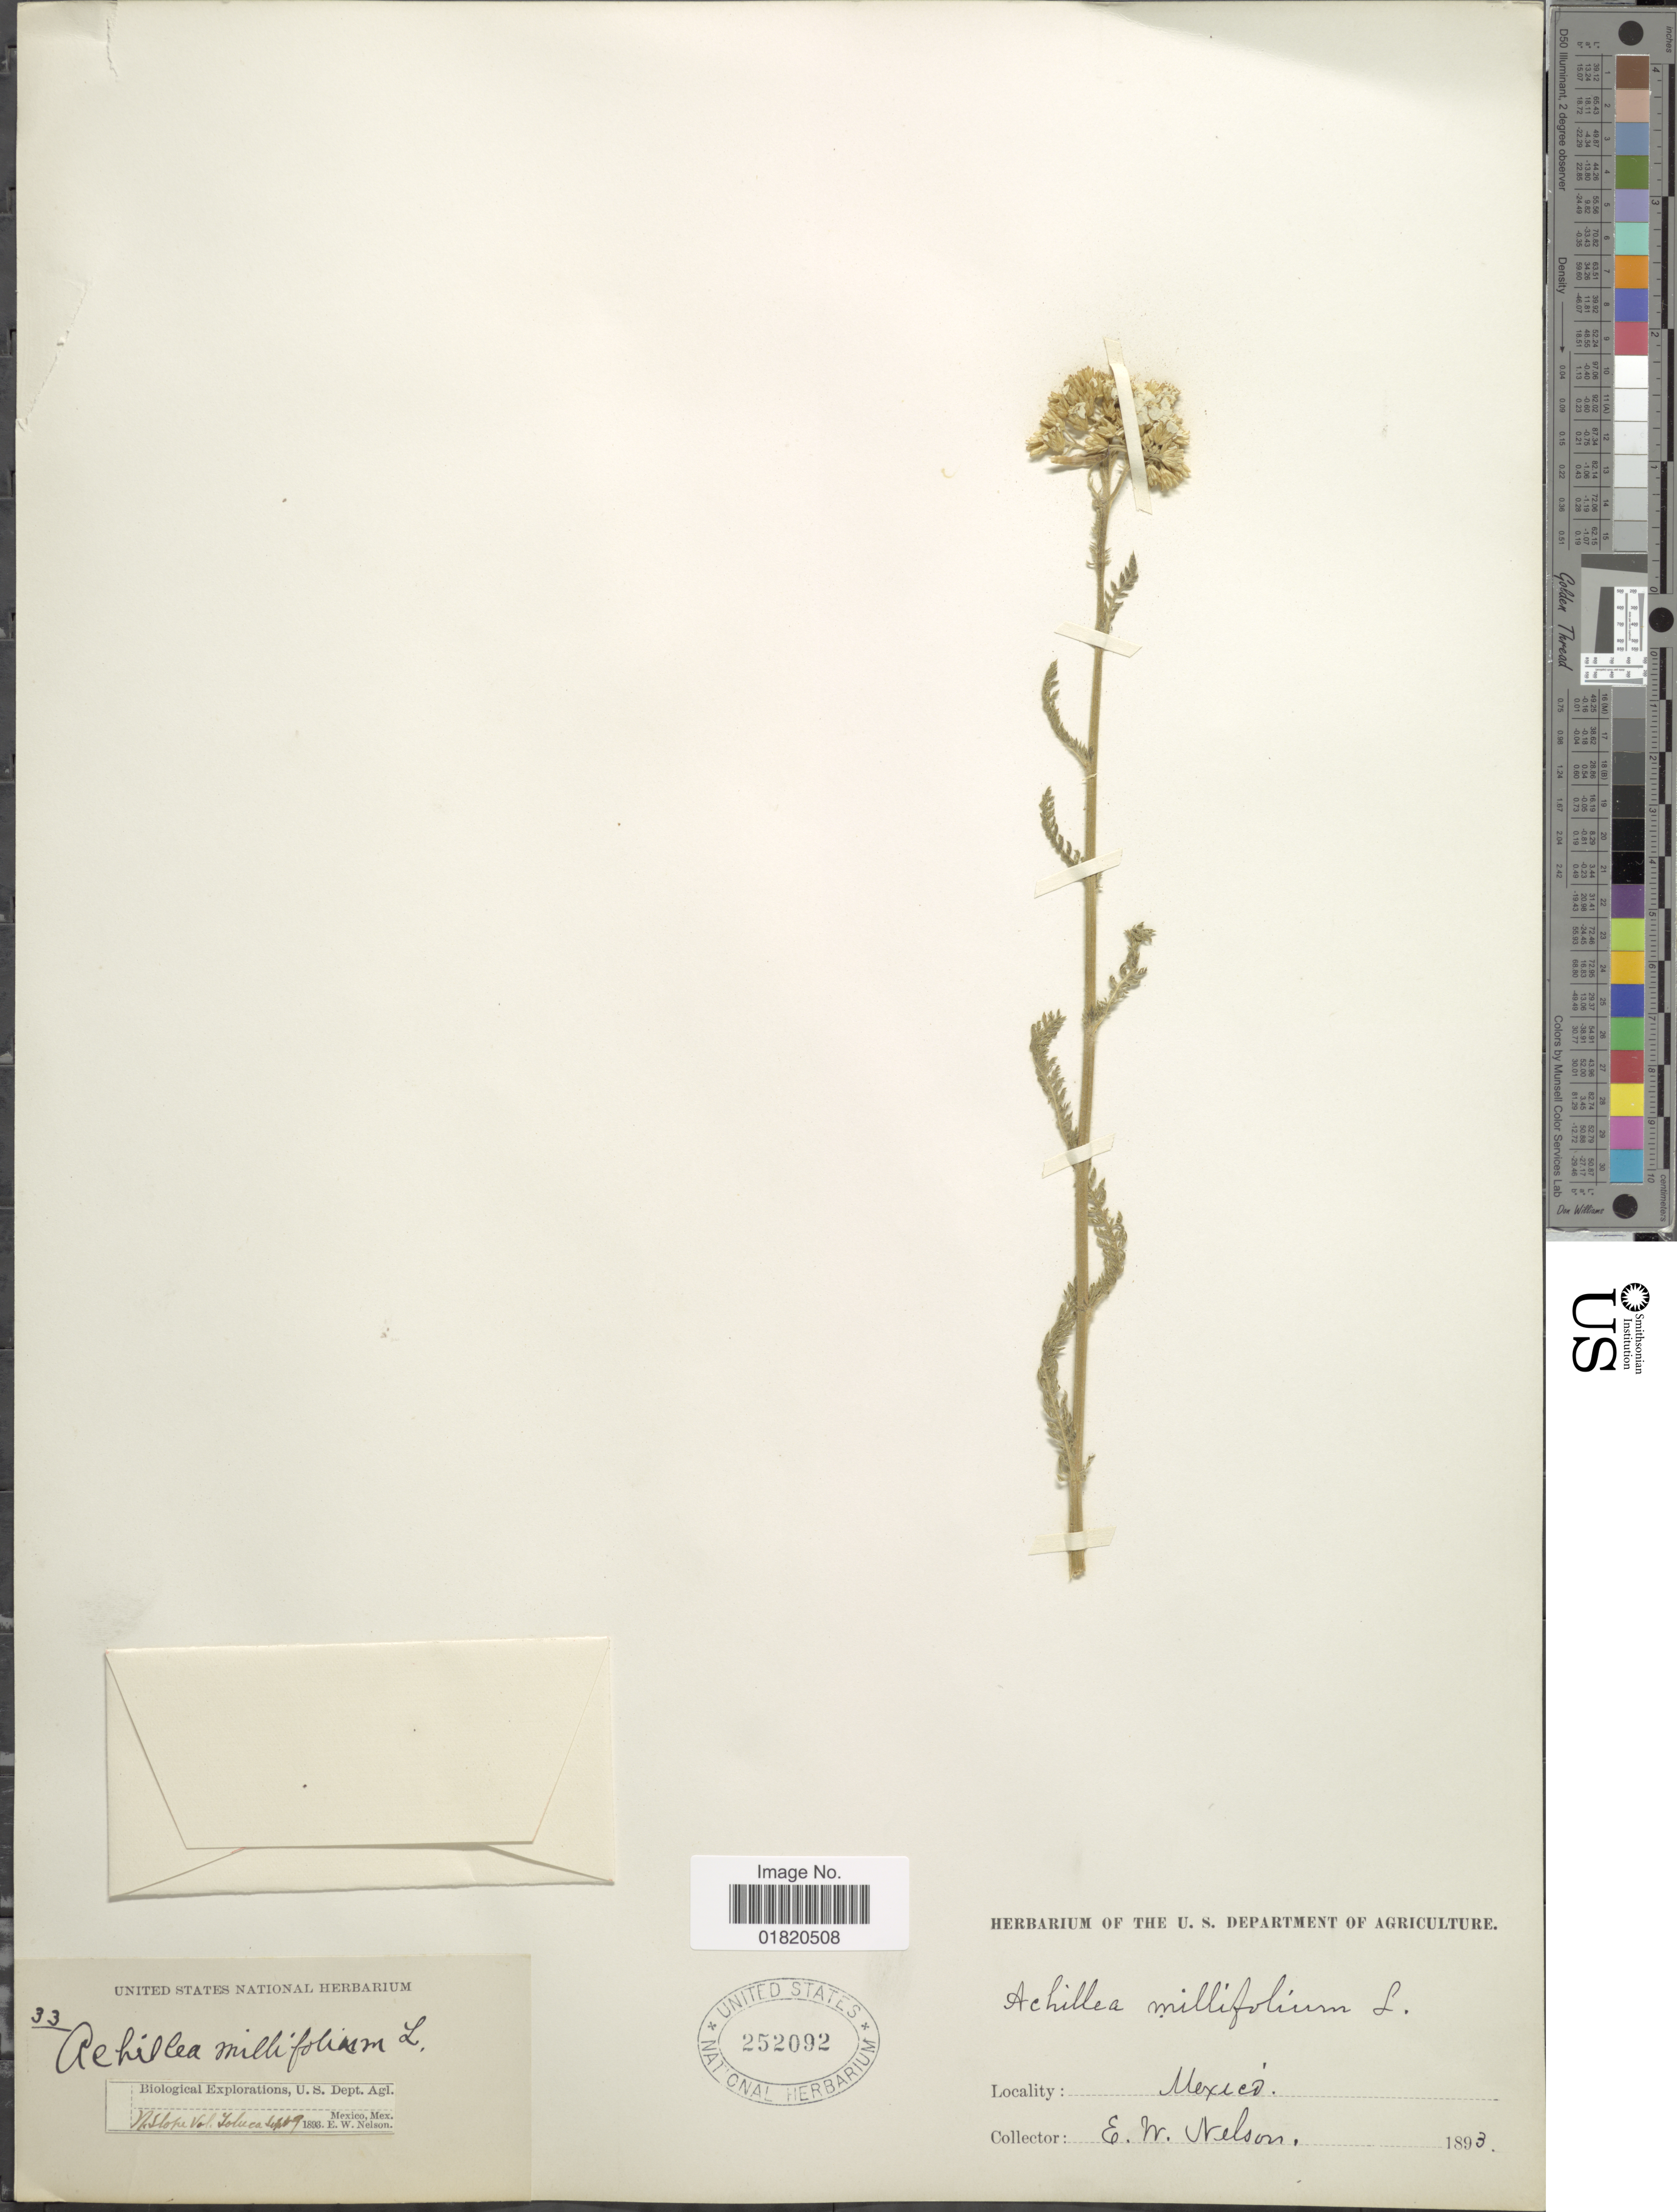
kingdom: Plantae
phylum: Tracheophyta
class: Magnoliopsida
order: Asterales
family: Asteraceae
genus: Achillea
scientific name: Achillea lanulosa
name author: Nutt.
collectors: E. W. Nelson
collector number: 33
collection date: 1893-09-09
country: Mexico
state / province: México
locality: N. slope Vol. Toluca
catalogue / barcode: US 252092